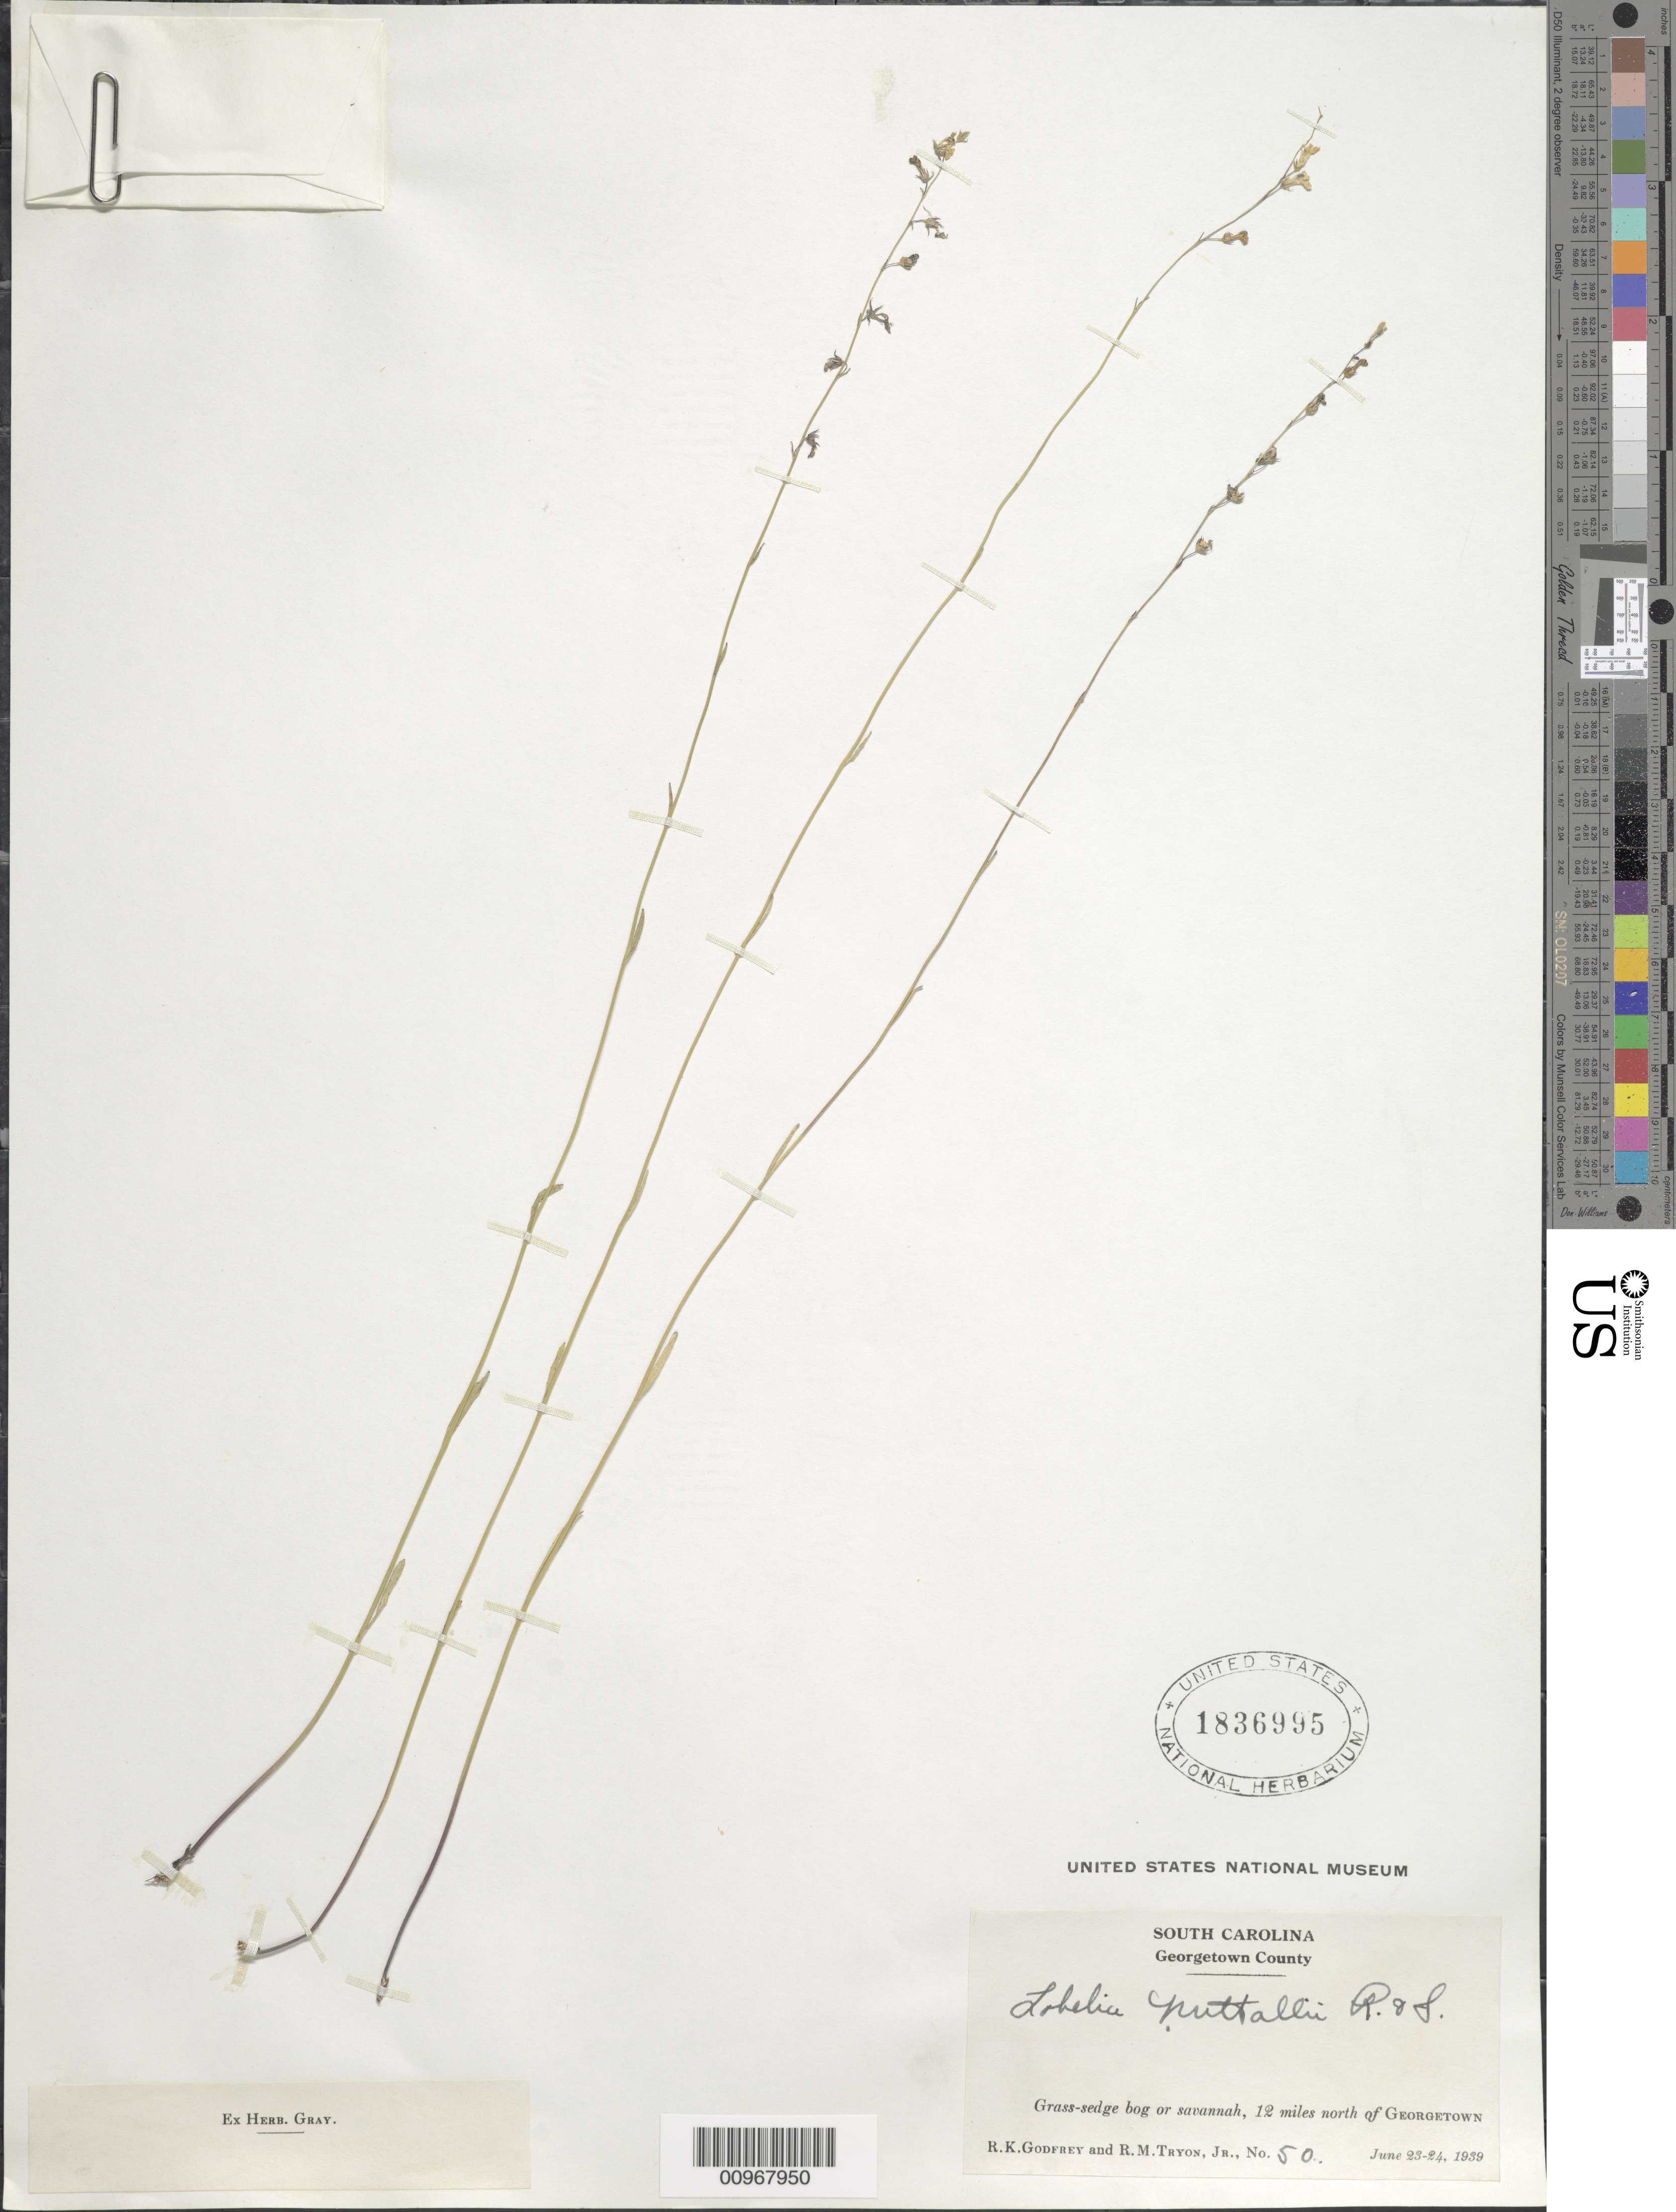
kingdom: Plantae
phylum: Tracheophyta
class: Magnoliopsida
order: Asterales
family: Campanulaceae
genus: Lobelia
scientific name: Lobelia nuttallii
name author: Schult.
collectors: R. K. Godfrey & R. M. Tryon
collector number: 50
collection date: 1939-06-23/1939-06-24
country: United States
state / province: South Carolina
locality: Georgetown County. Grass- sedge bog or savannah, 12 miles north of Georgetown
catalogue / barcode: US 1836995